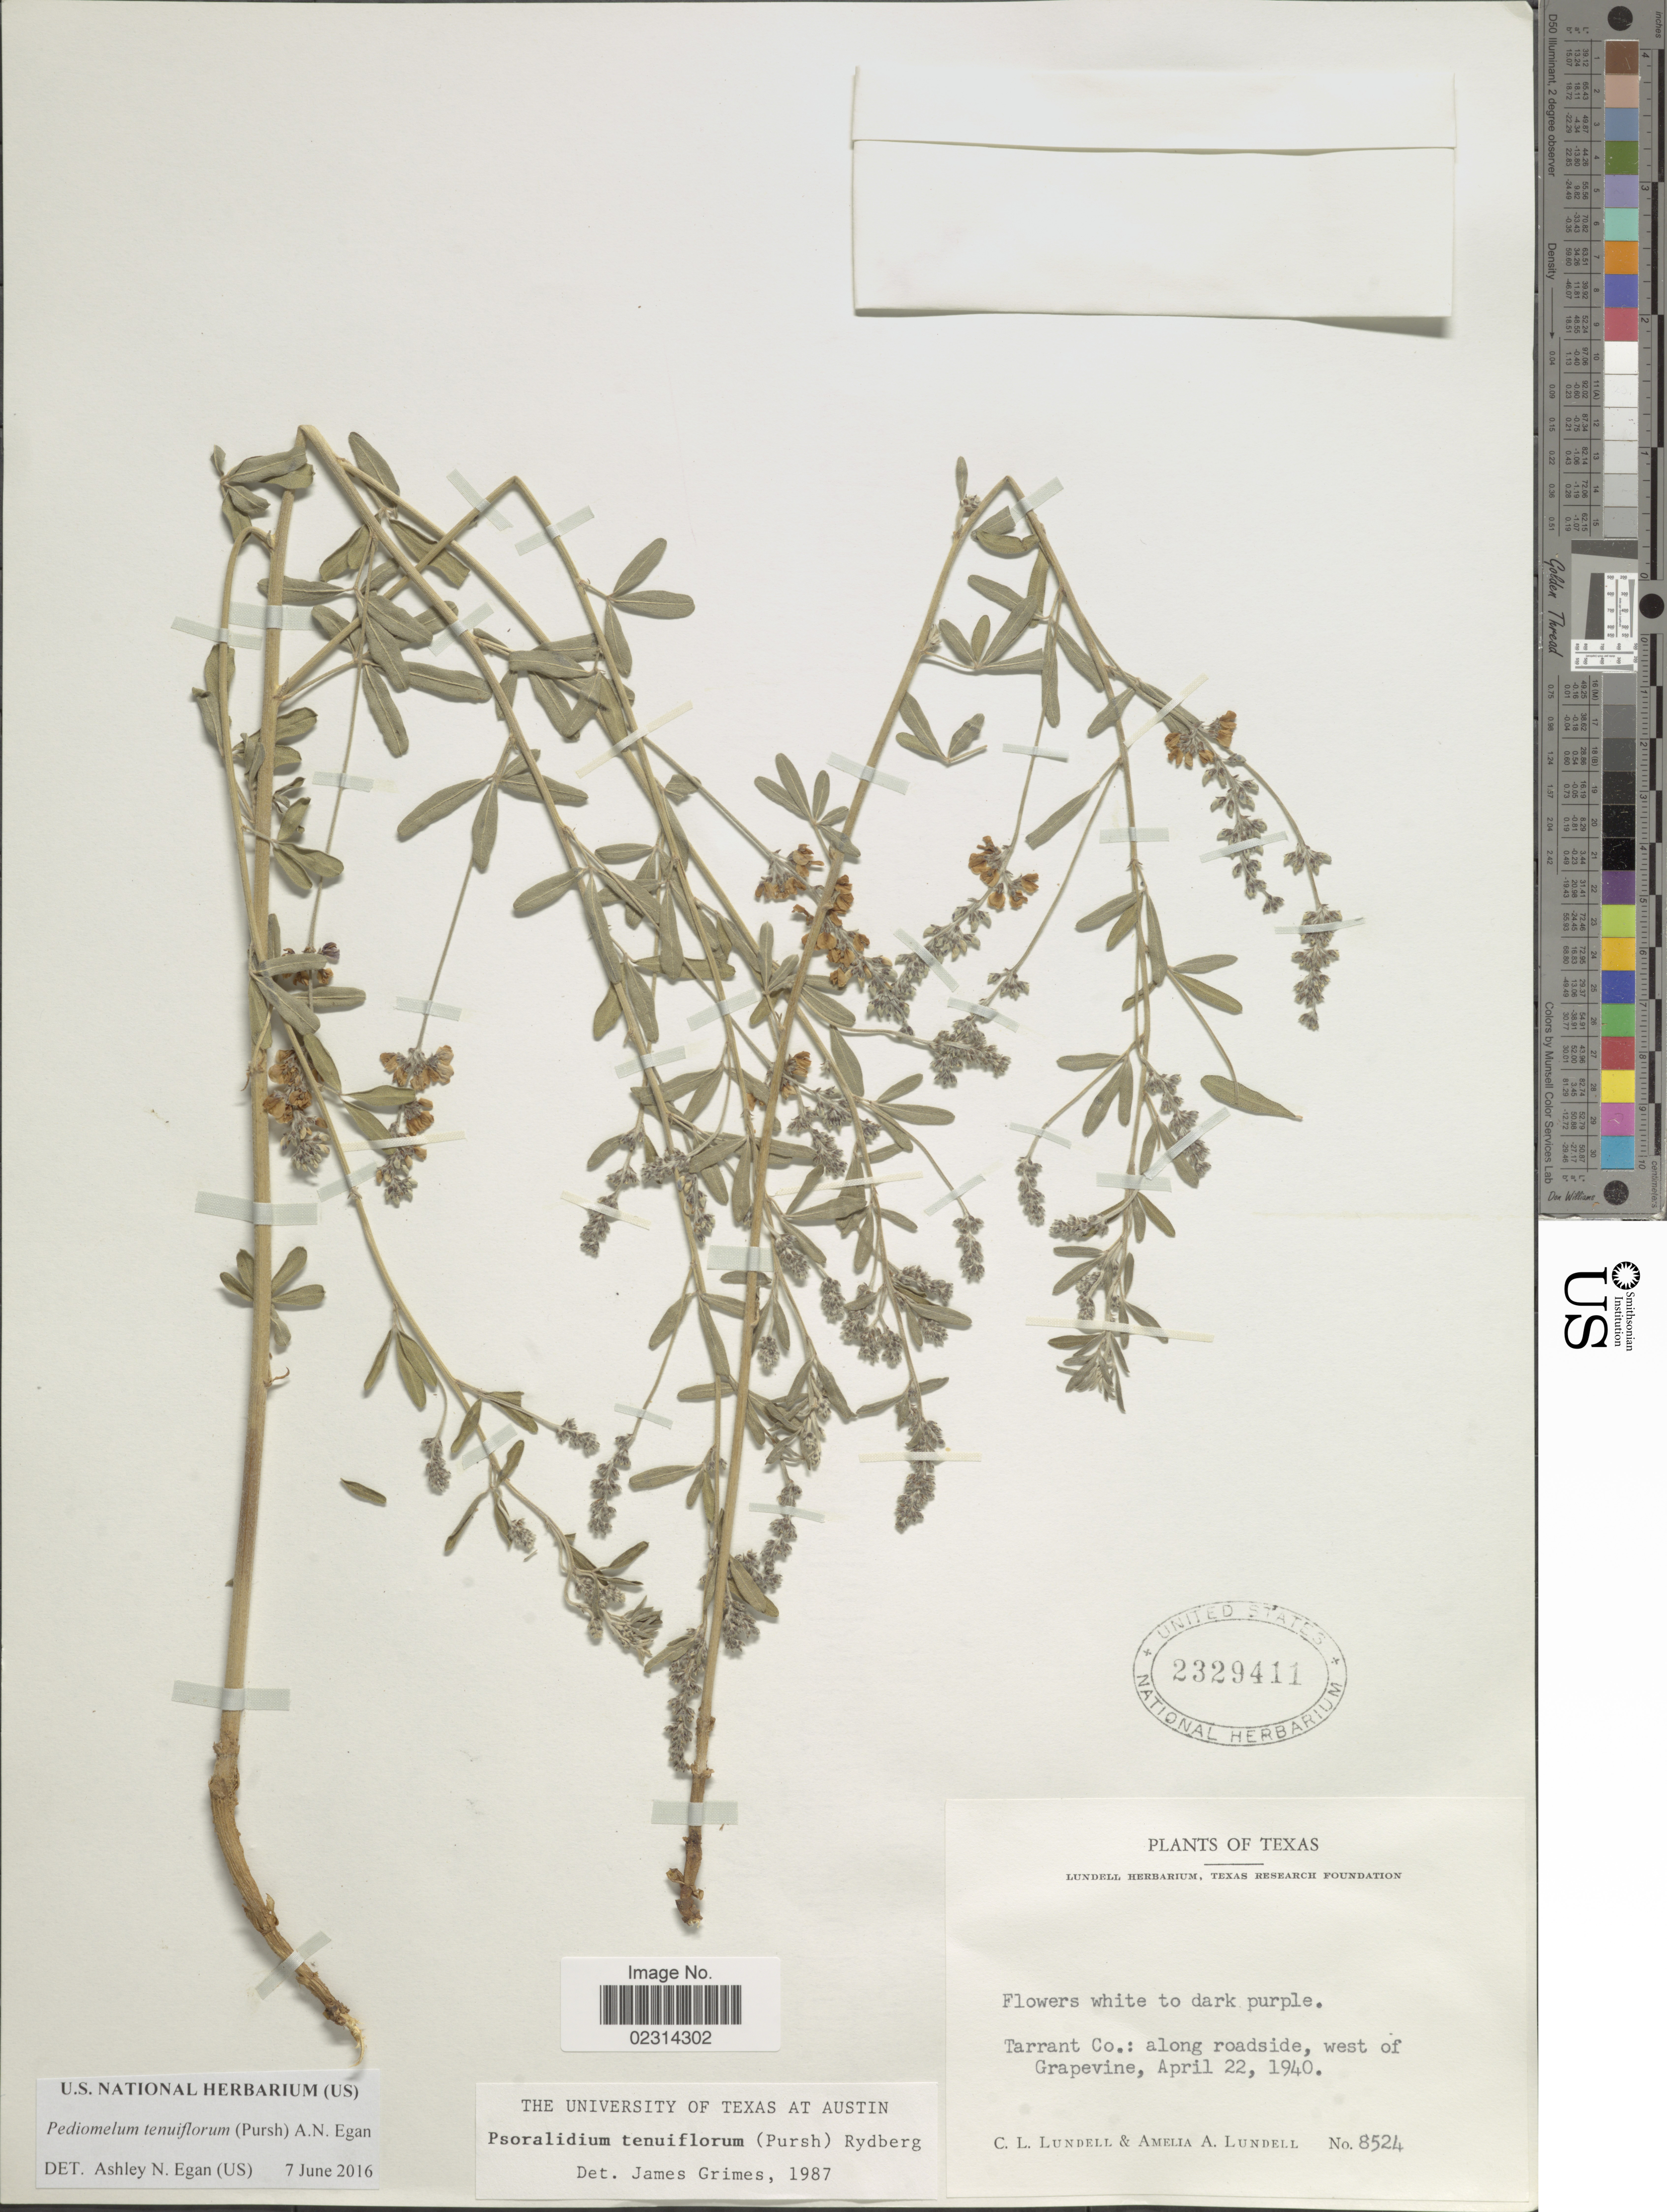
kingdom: Plantae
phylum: Tracheophyta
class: Magnoliopsida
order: Fabales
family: Fabaceae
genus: Psoralidium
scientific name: Psoralidium tenuiflorum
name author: (Pursh) Rydb.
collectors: C. L. Lundell & A. A. Lundell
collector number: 8524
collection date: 1940-04-22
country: United States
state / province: Texas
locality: Tarrant Co.: Along roadside, west of Grapevine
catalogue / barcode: US 2329411